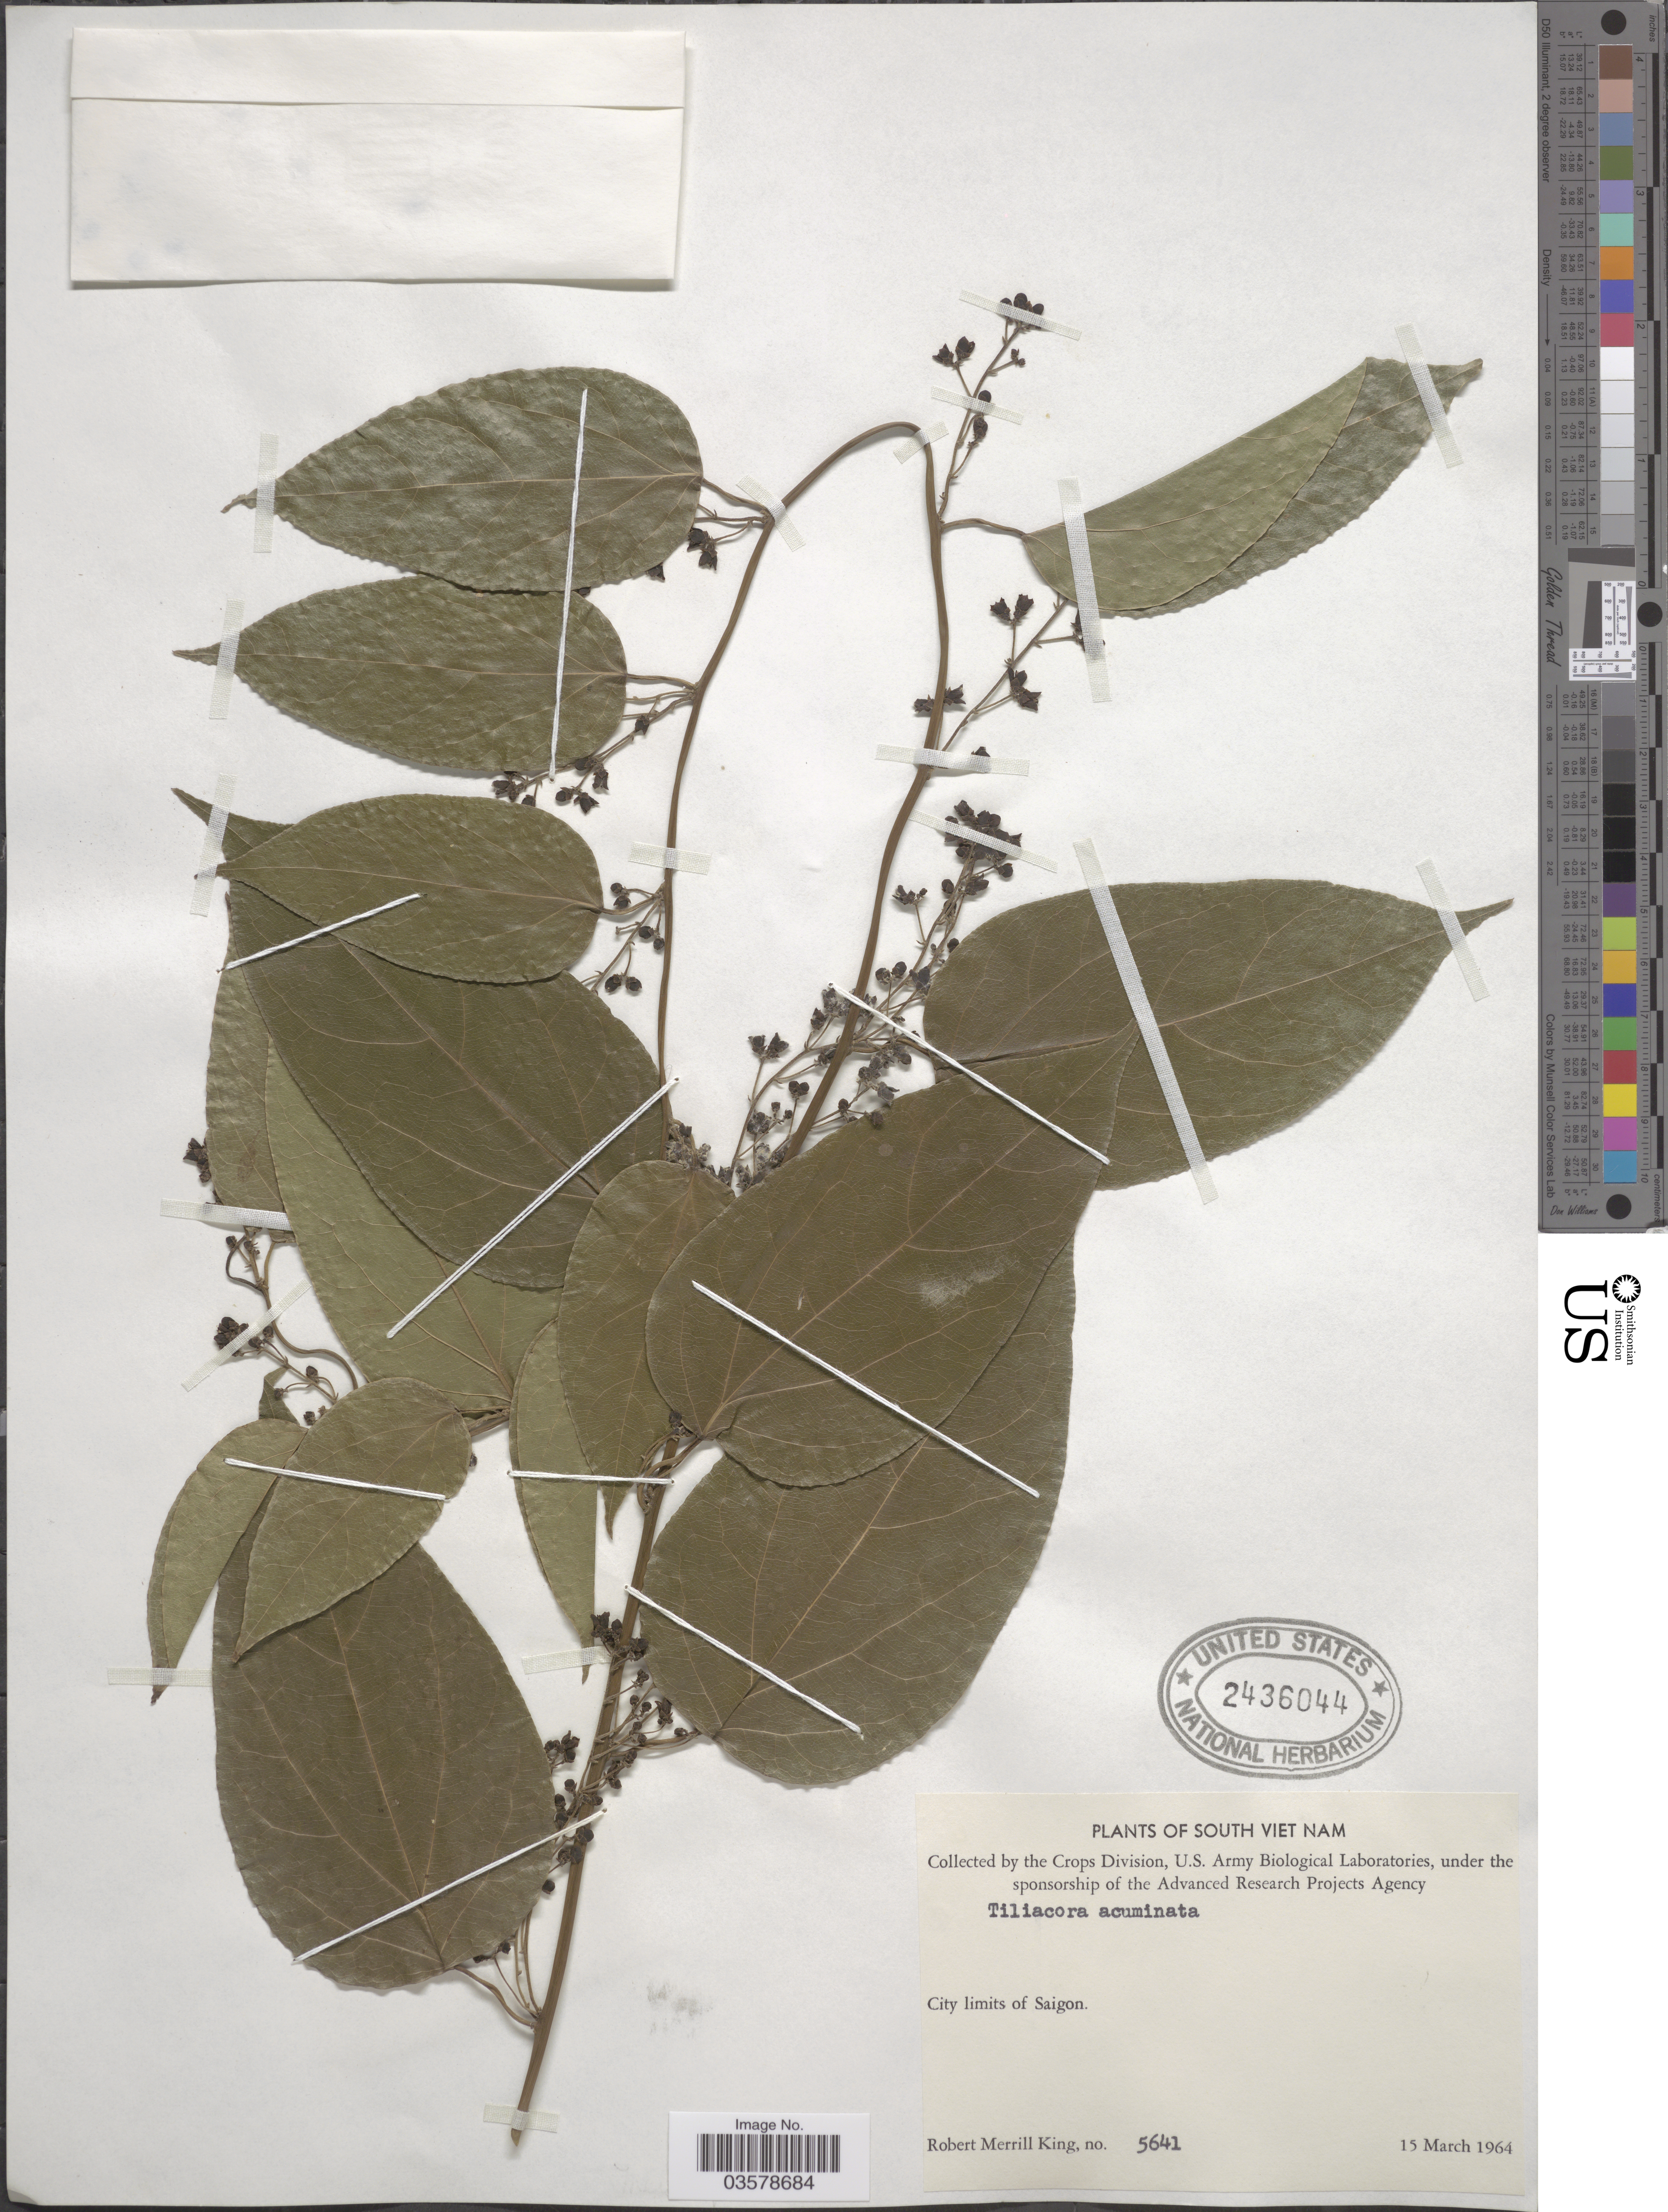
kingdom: Plantae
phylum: Tracheophyta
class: Magnoliopsida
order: Ranunculales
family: Menispermaceae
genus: Tiliacora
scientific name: Tiliacora acuminata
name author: (Lam.) Miers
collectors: R. M. King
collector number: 5641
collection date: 1964-03-15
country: Vietnam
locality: City limits of Saigon.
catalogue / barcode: US 2436044